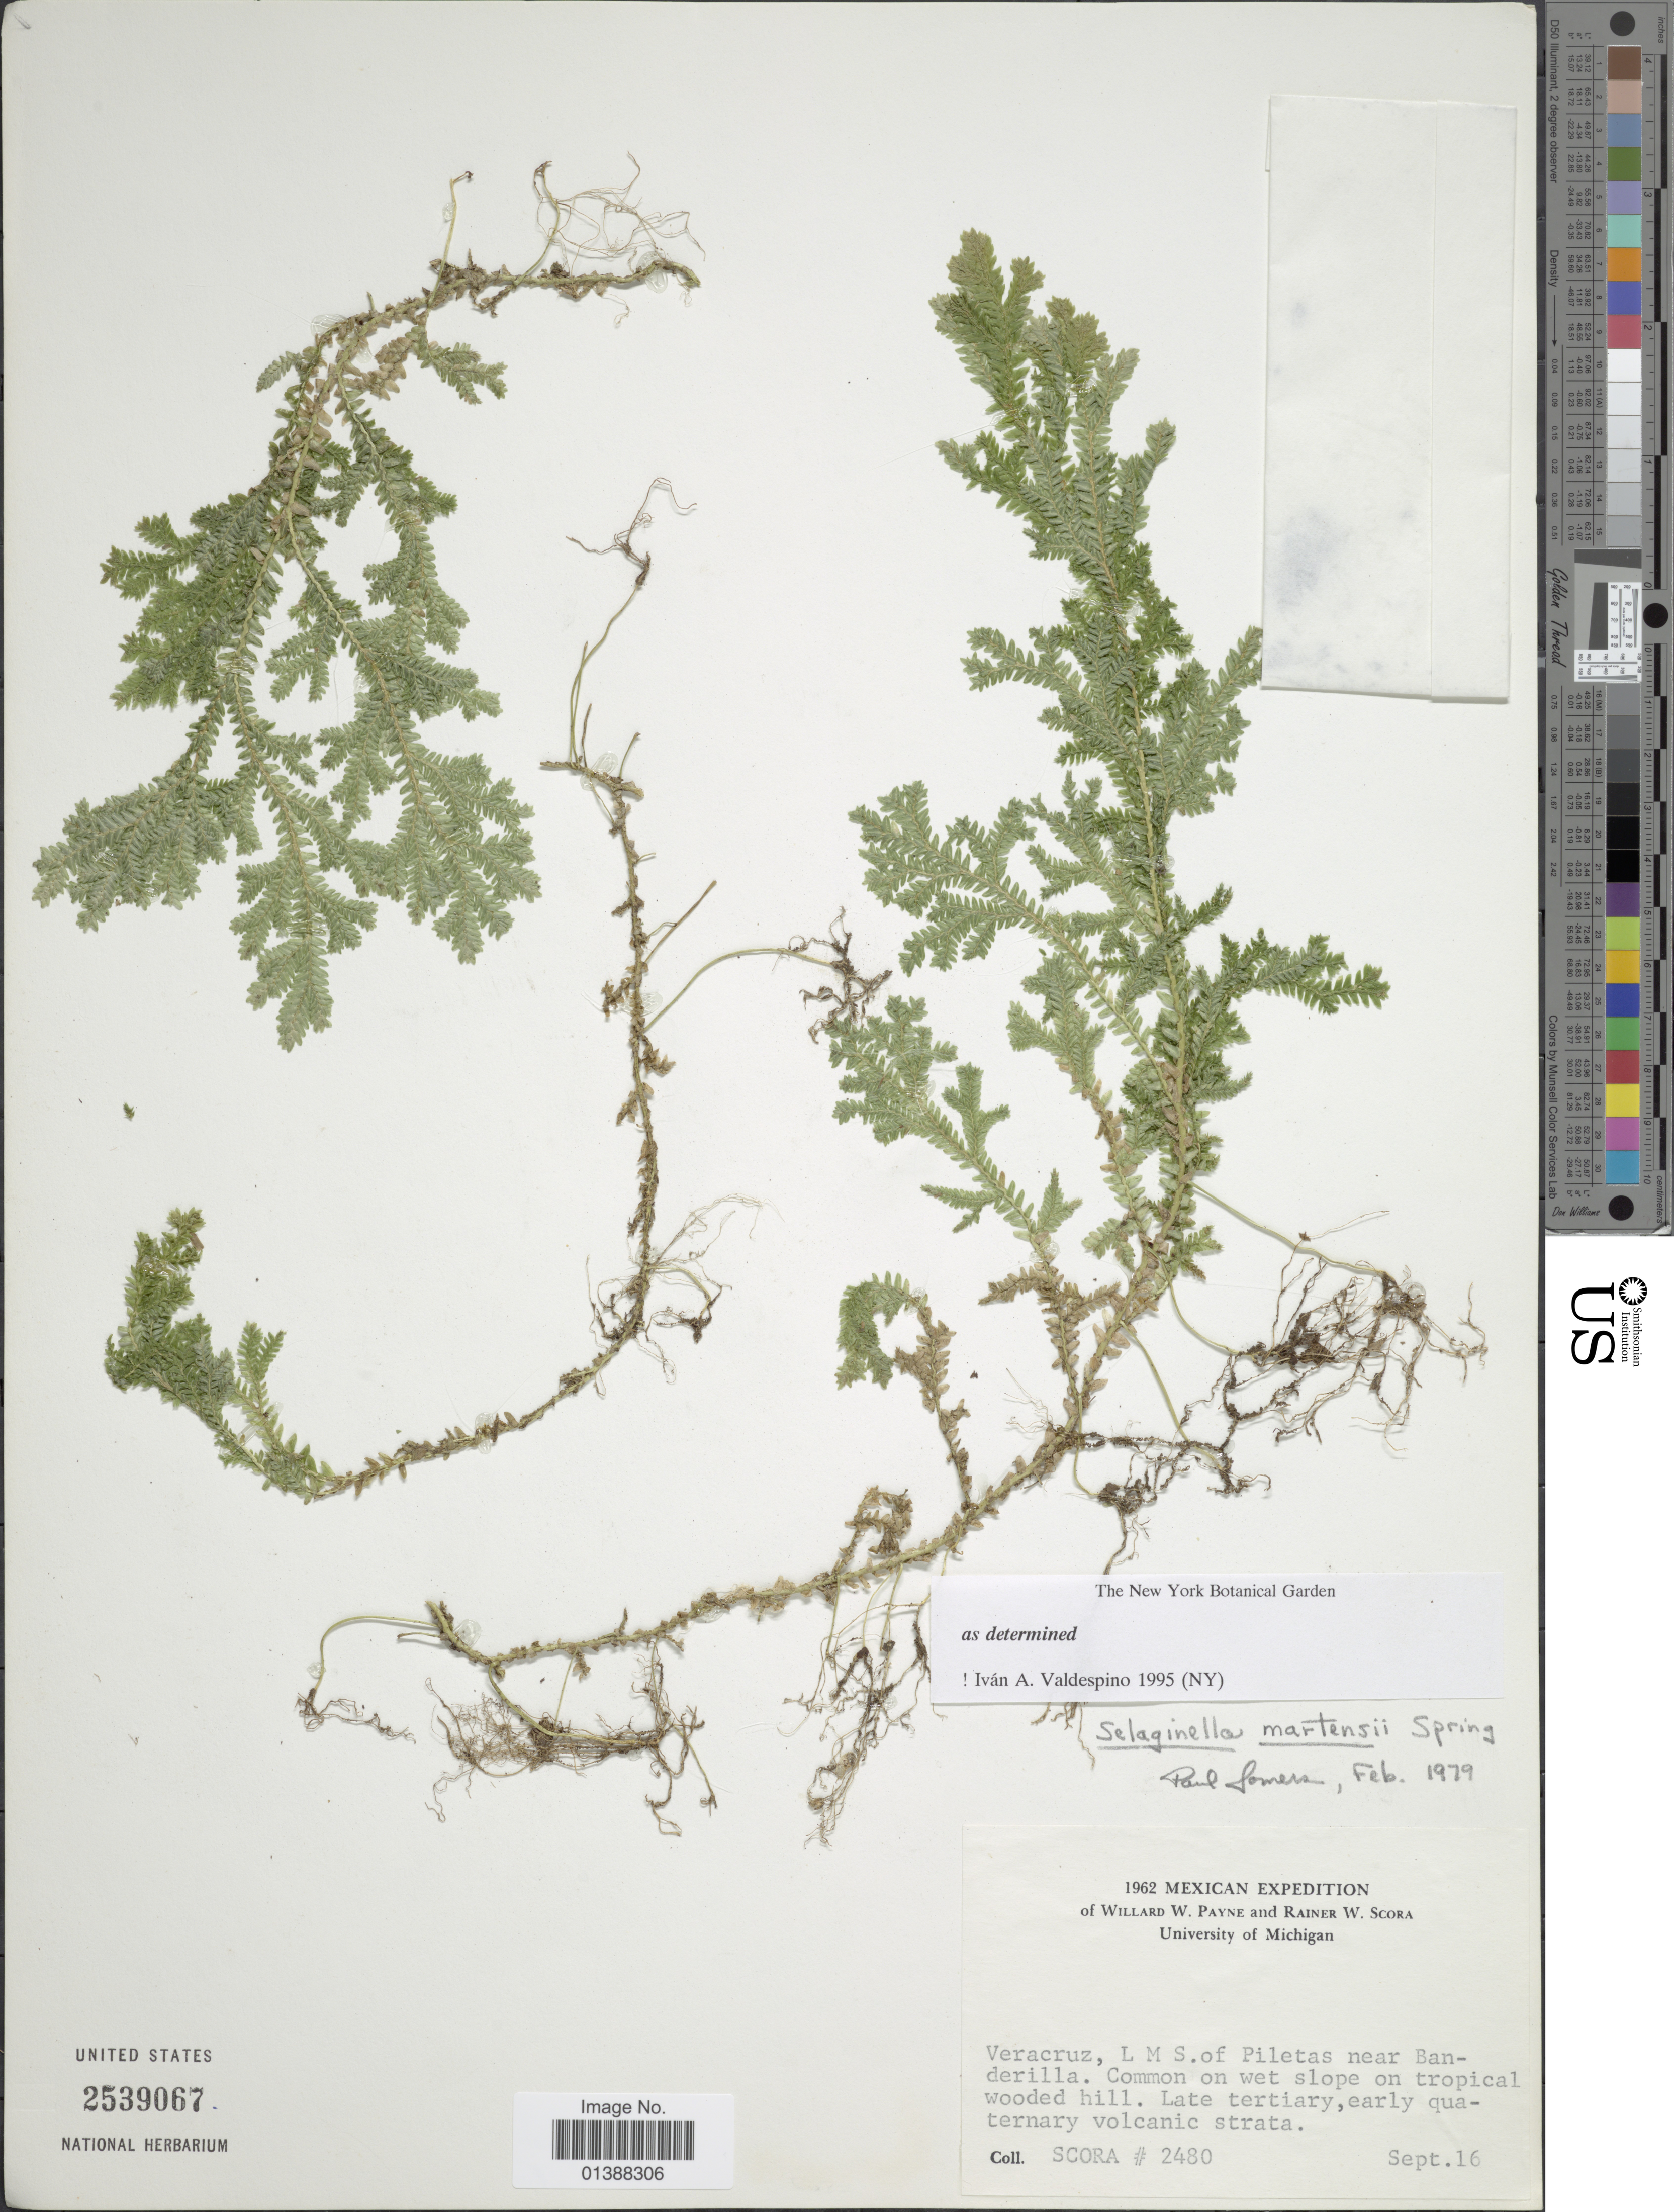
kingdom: Plantae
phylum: Tracheophyta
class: Lycopodiopsida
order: Selaginellales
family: Selaginellaceae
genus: Selaginella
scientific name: Selaginella martensii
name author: Spring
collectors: R. Scora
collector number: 2480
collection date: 1962-09-16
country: Mexico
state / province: Veracruz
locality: Veracruz, L.M.S. of Piletas near Banderilla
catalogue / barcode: US 2539067